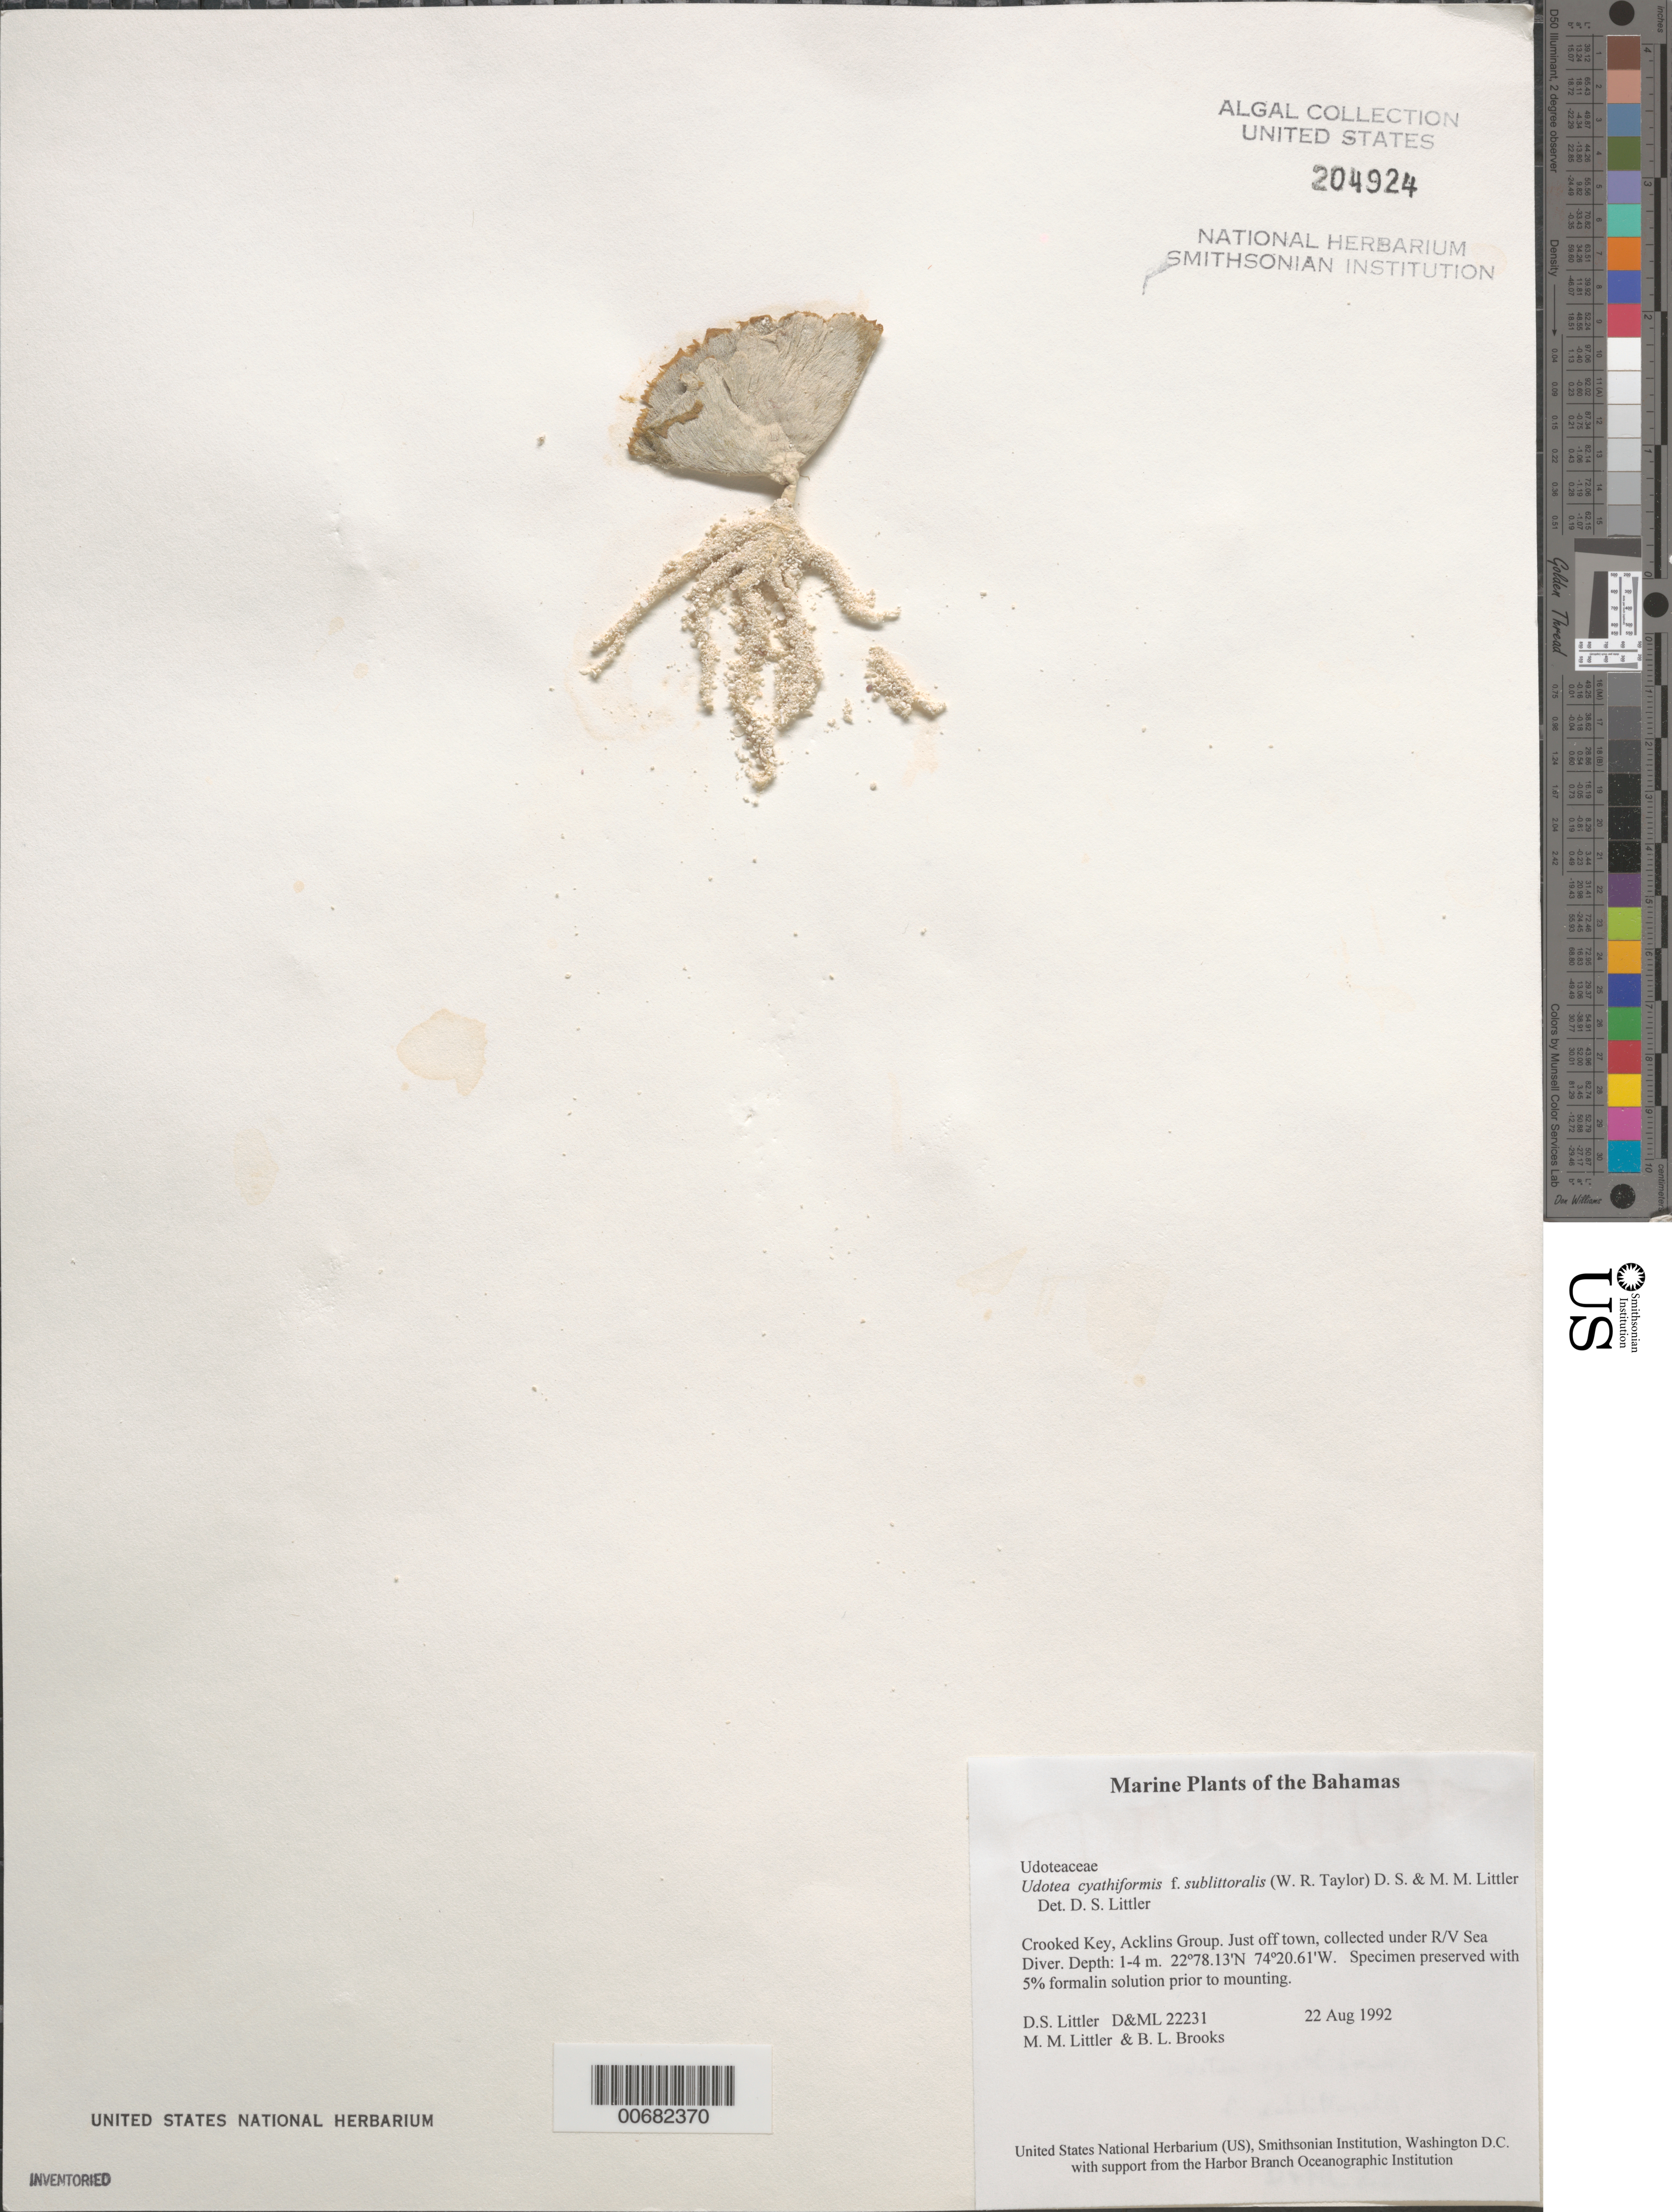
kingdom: Plantae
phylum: Chlorophyta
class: Ulvophyceae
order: Bryopsidales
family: Udoteaceae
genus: Udotea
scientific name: Udotea cyathiformis f. sublittoralis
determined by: Littler, D. S.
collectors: D. S. Littler, M. M. Littler & B. Brooks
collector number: D&ML 22231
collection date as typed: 22 Aug 1992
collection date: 1992-08-22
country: Bahamas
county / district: Crooked Island District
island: Crooked Island (Crooked Key)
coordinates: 22 78.13' N, 74 20.61' W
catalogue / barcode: US 204924